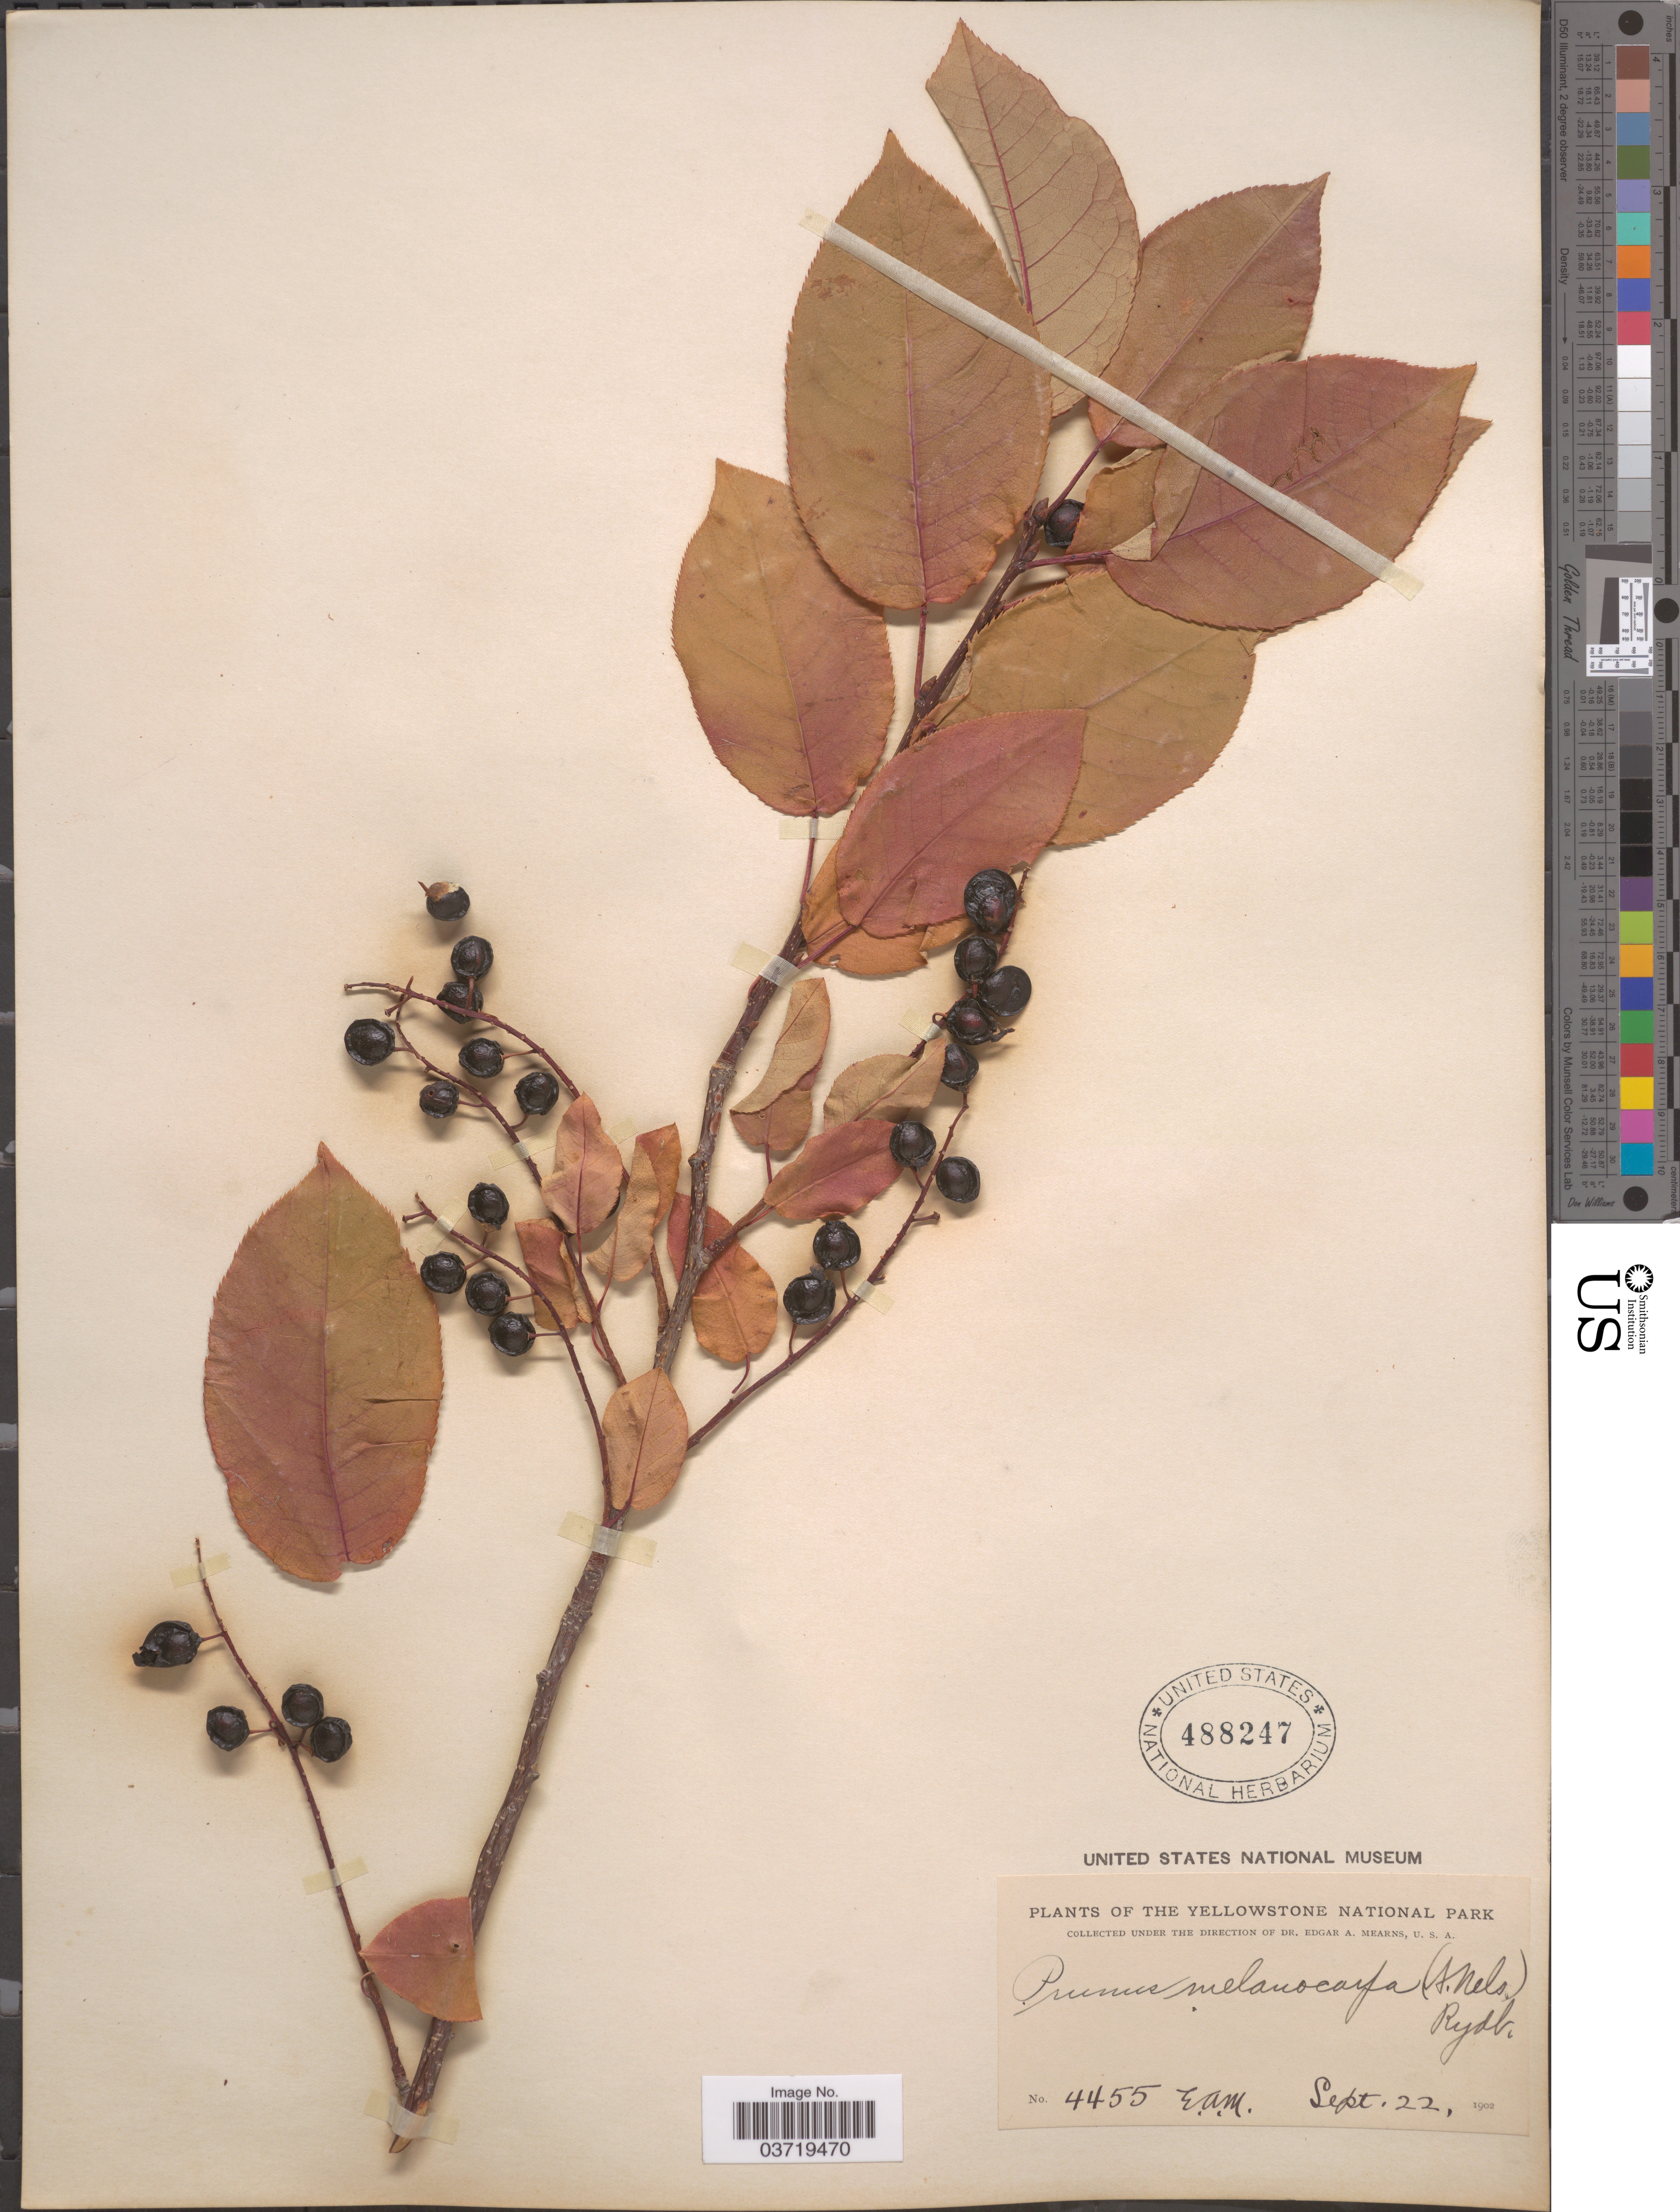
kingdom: Plantae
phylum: Tracheophyta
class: Magnoliopsida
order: Rosales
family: Rosaceae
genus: Prunus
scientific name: Prunus virginiana var. demissa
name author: (Nutt.) Torr.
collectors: E. A. Mearns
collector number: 4455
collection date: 1902-09-22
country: United States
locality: The Yellowstone National Park.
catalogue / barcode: US 488247